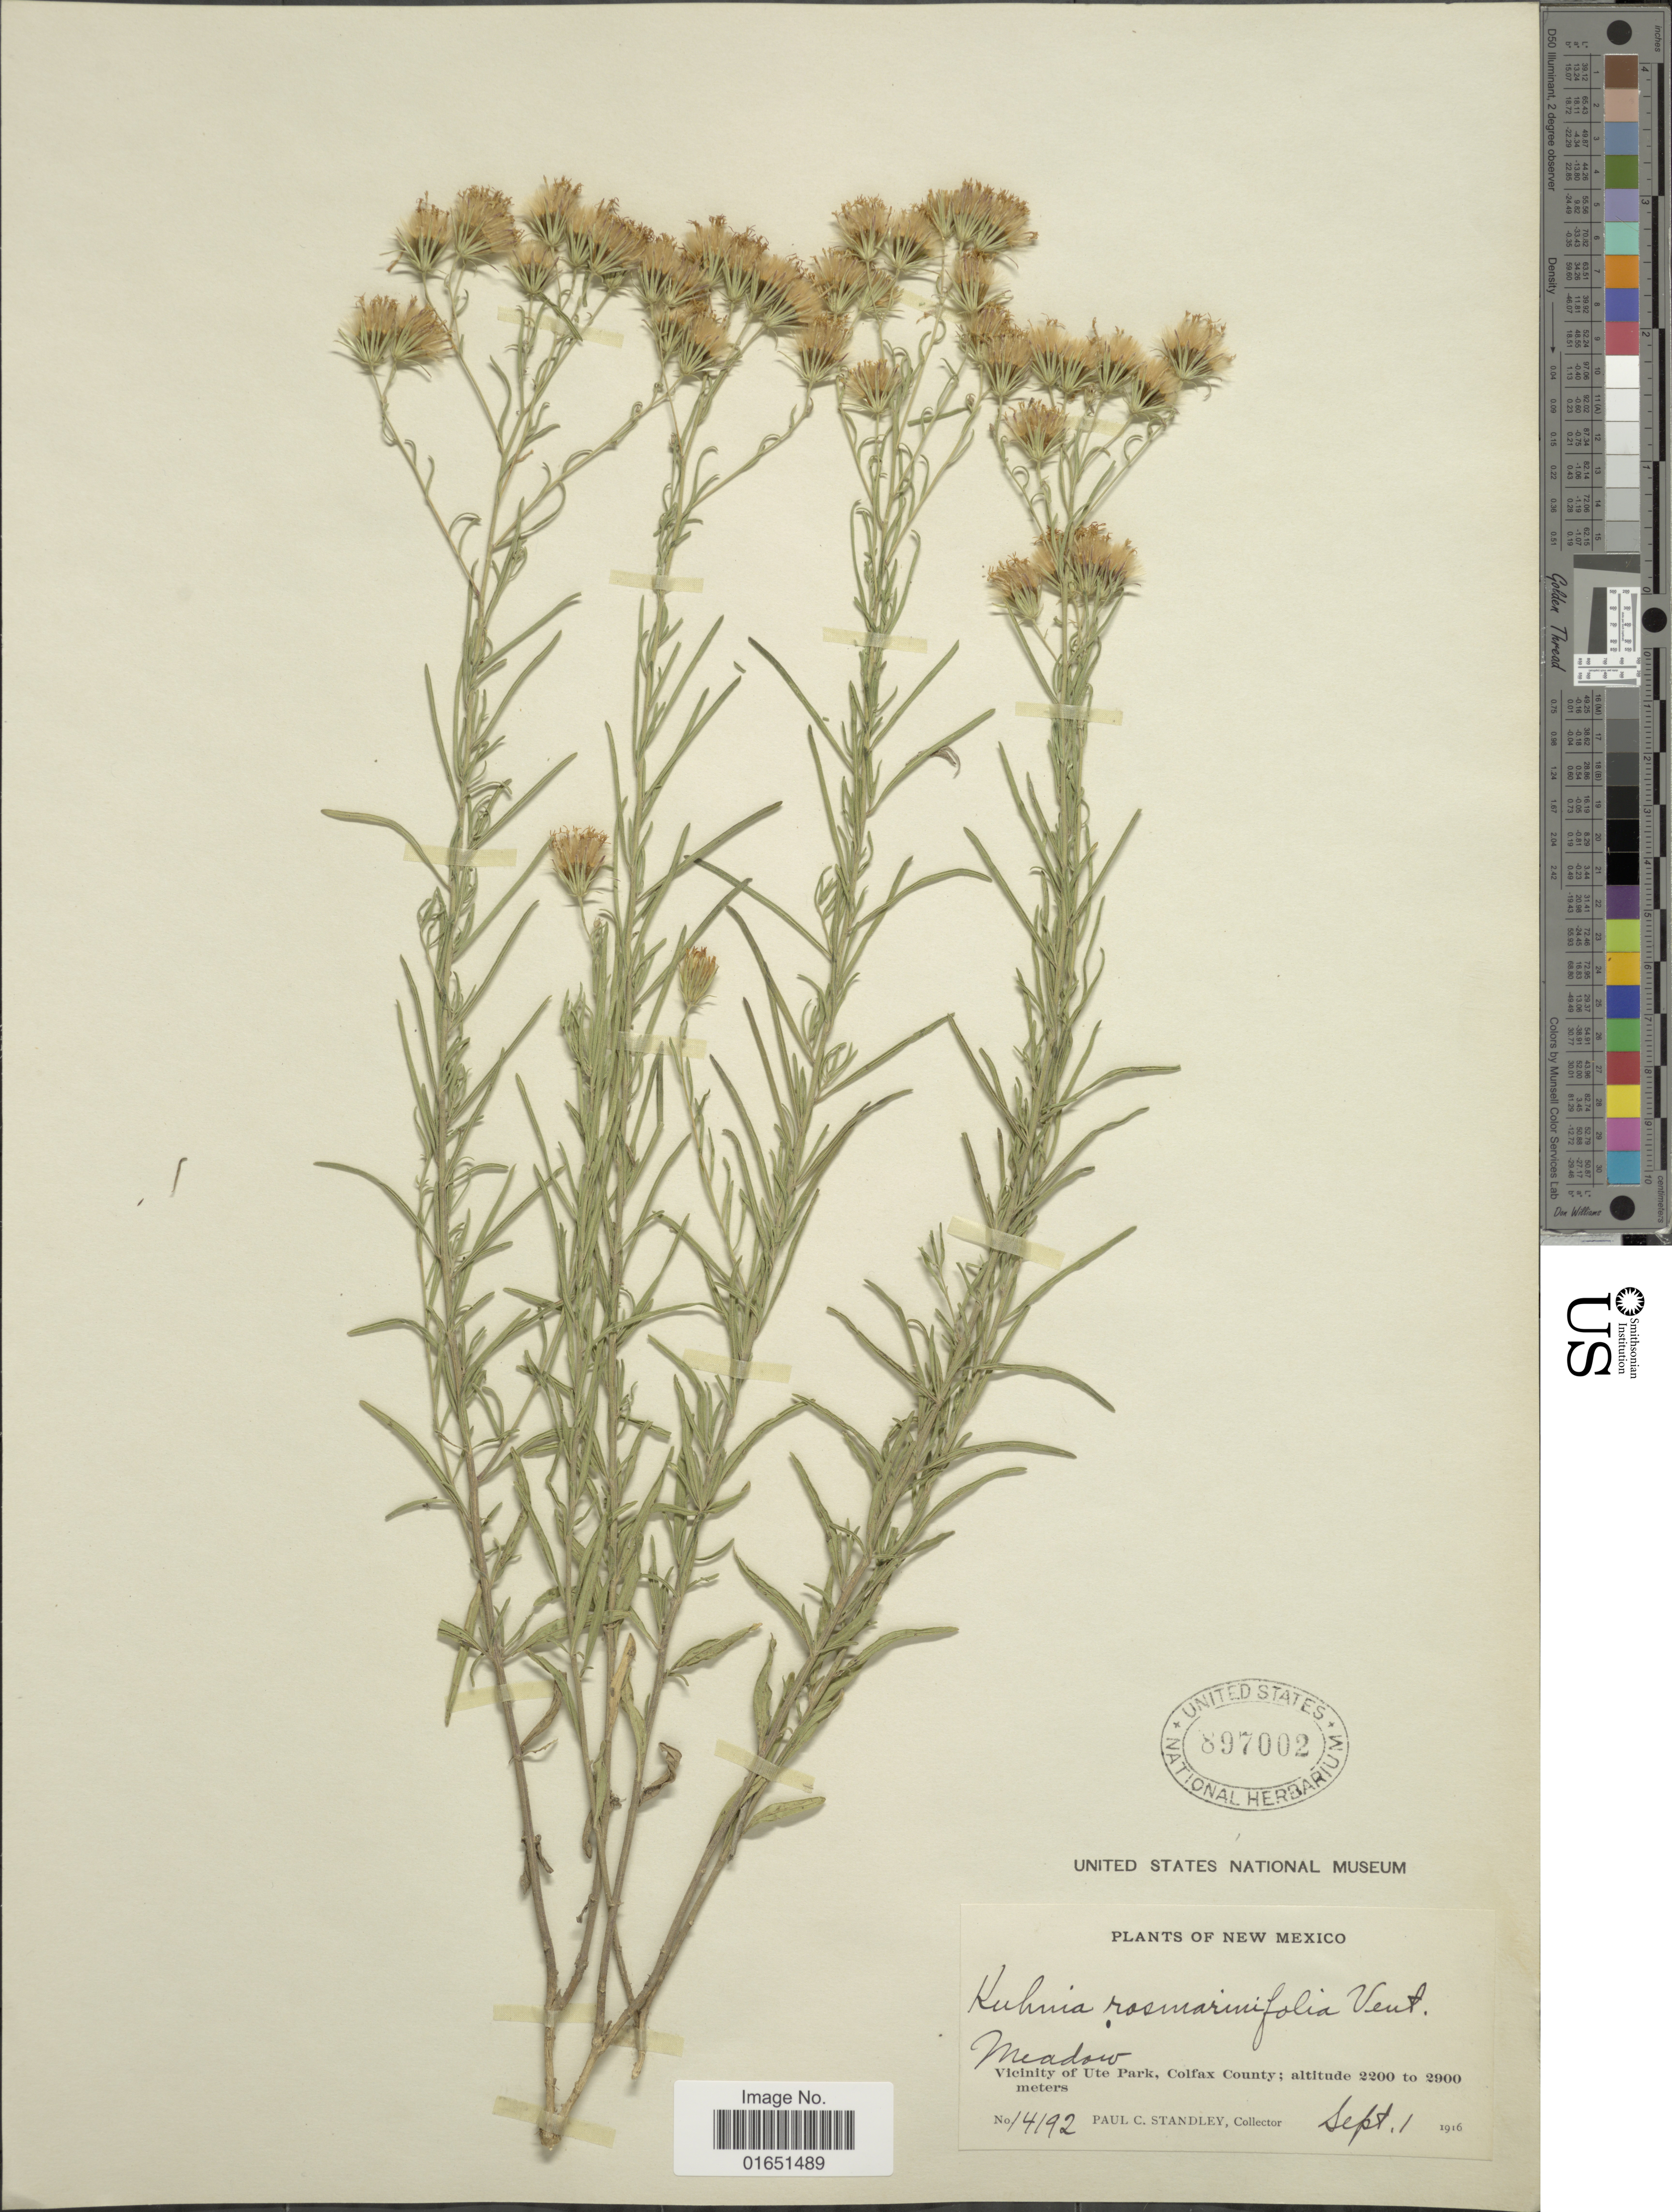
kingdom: Plantae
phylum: Tracheophyta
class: Magnoliopsida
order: Asterales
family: Asteraceae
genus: Brickellia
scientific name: Brickellia rosmarinifolia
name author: (Vent.) W.A. Weber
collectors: P. C. Standley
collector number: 14192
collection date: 1916-09-01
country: United States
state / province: New Mexico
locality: Meadow, Vicinity of Ute Park, Colfax County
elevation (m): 2200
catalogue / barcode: US 897002